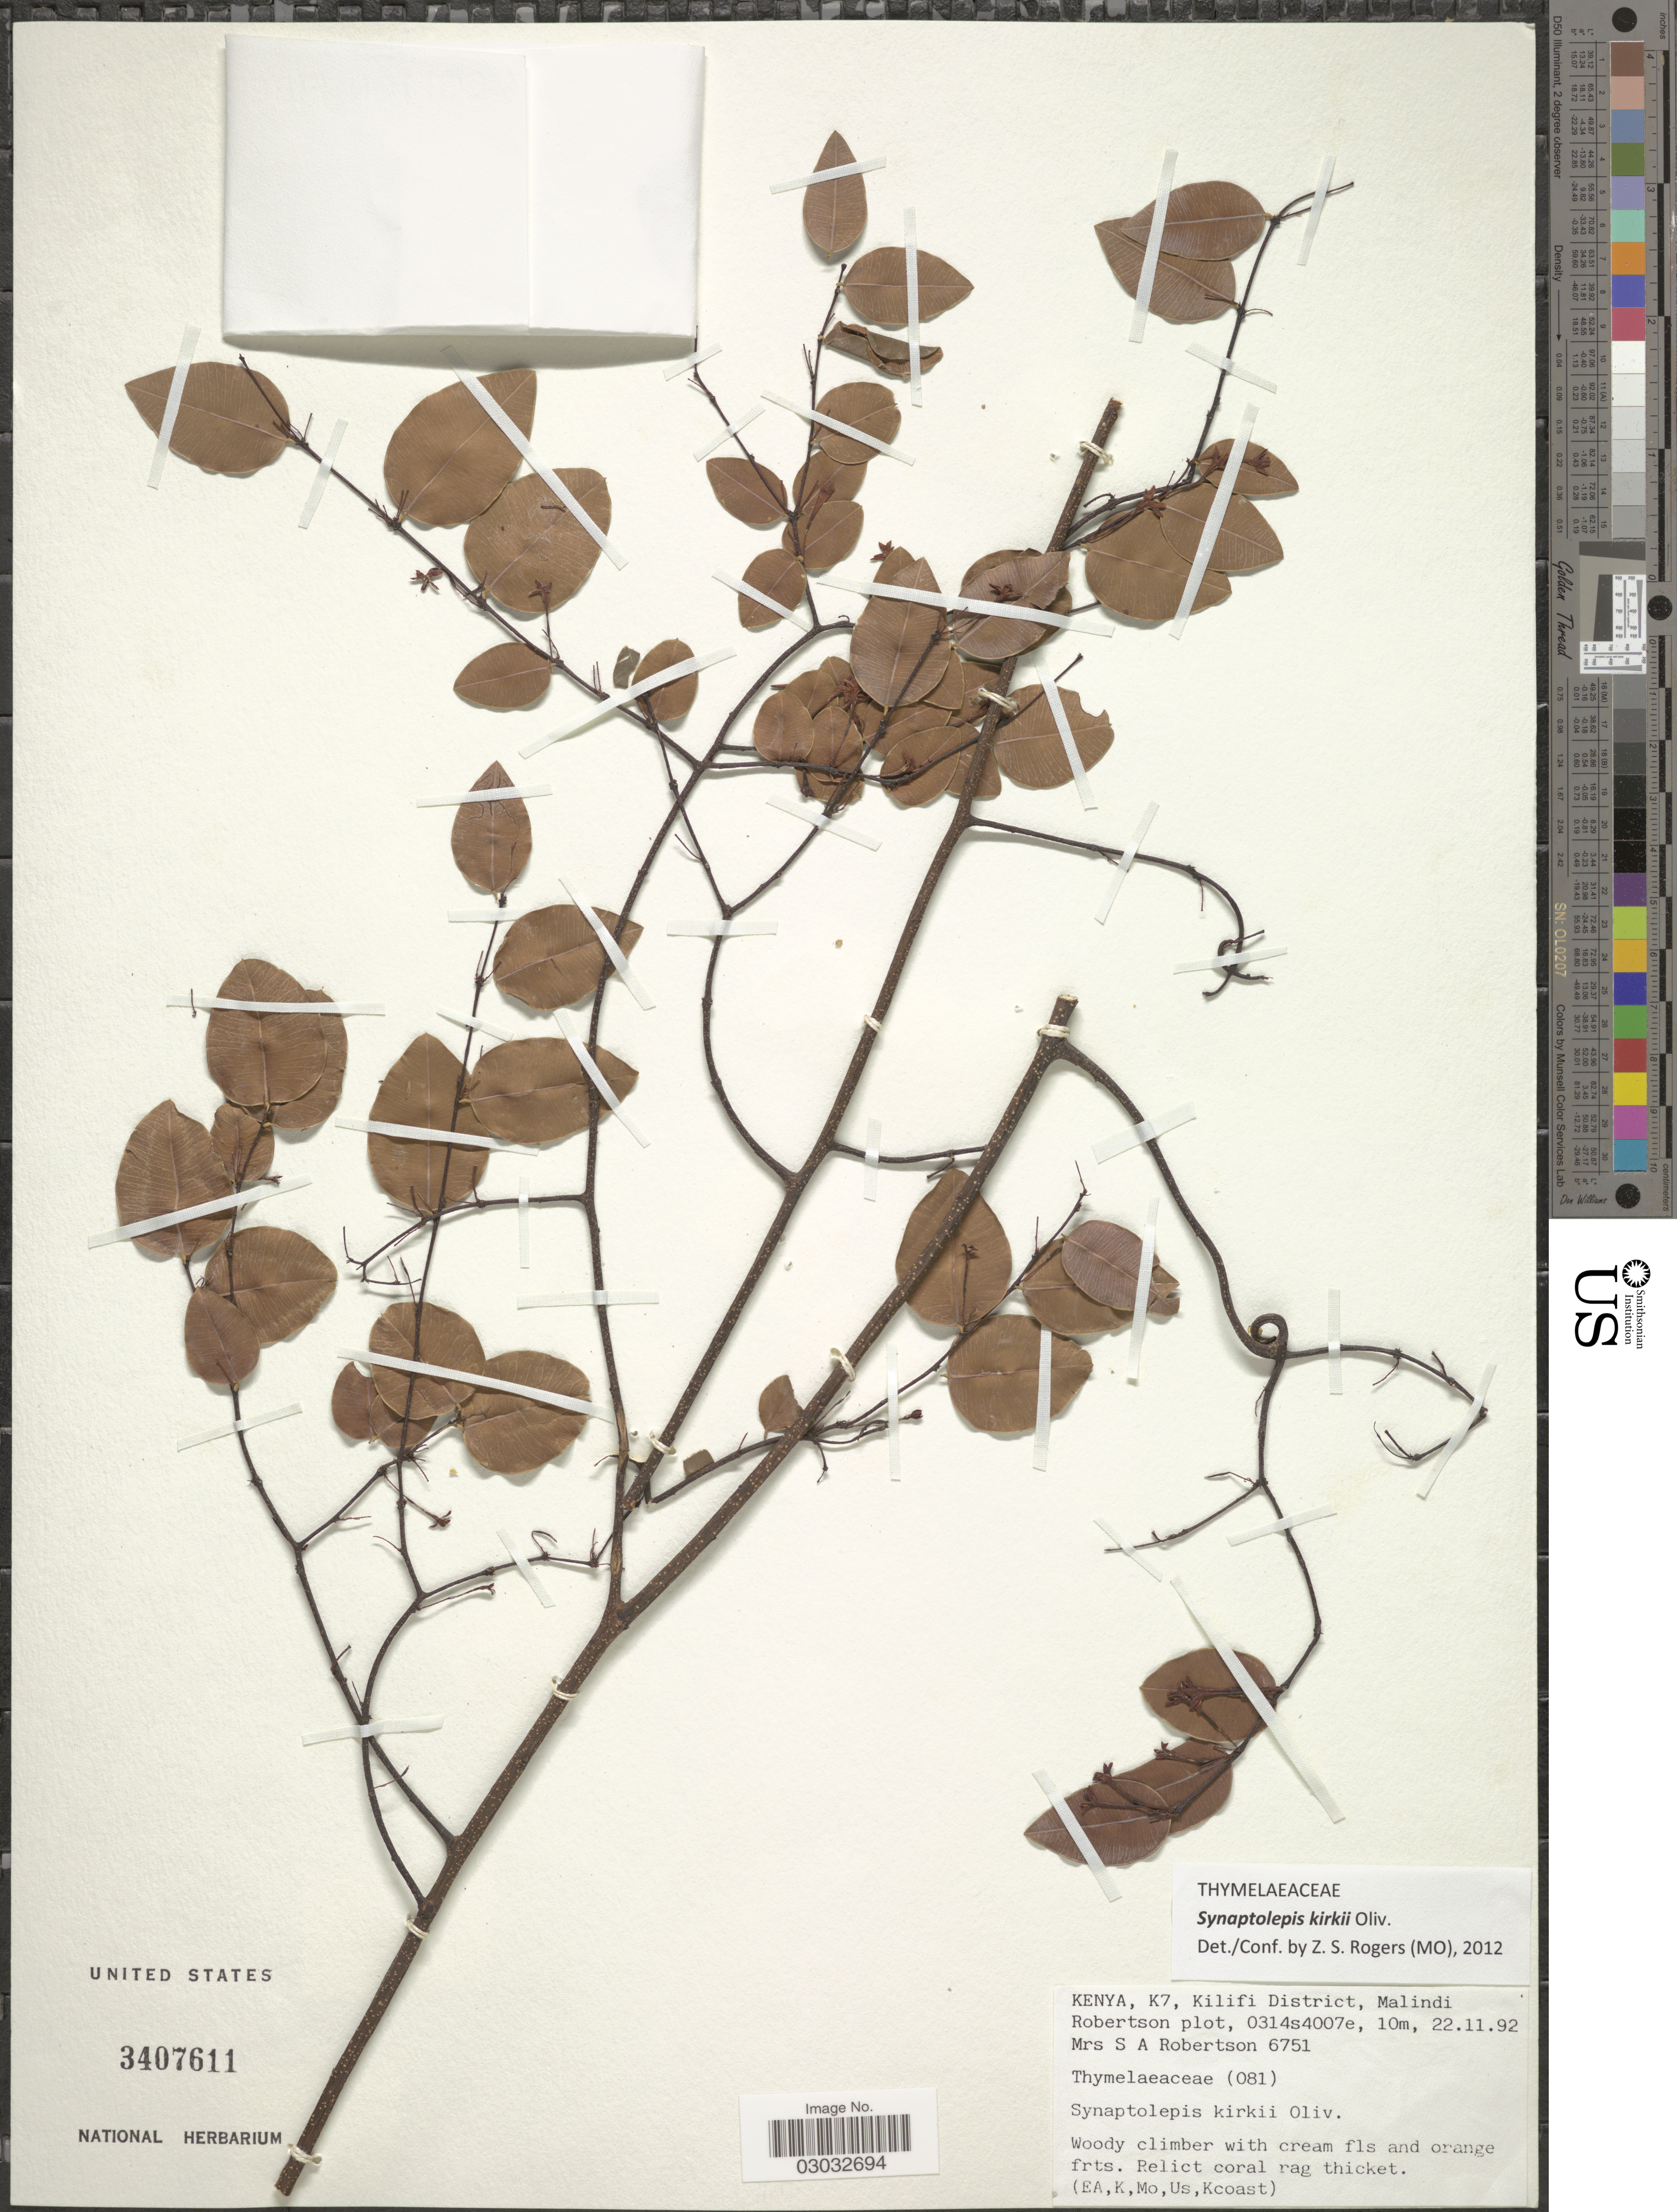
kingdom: Plantae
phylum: Tracheophyta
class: Magnoliopsida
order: Malvales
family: Thymelaeaceae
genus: Synaptolepis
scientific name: Synaptolepis kirkii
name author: Oliv.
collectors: S. Robertson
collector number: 6751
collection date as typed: Transcribed d/m/y: 22/11/92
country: Kenya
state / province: Kilifi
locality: K7, Kilifi District, Malindi Robertson plot.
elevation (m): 10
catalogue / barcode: US 3407611